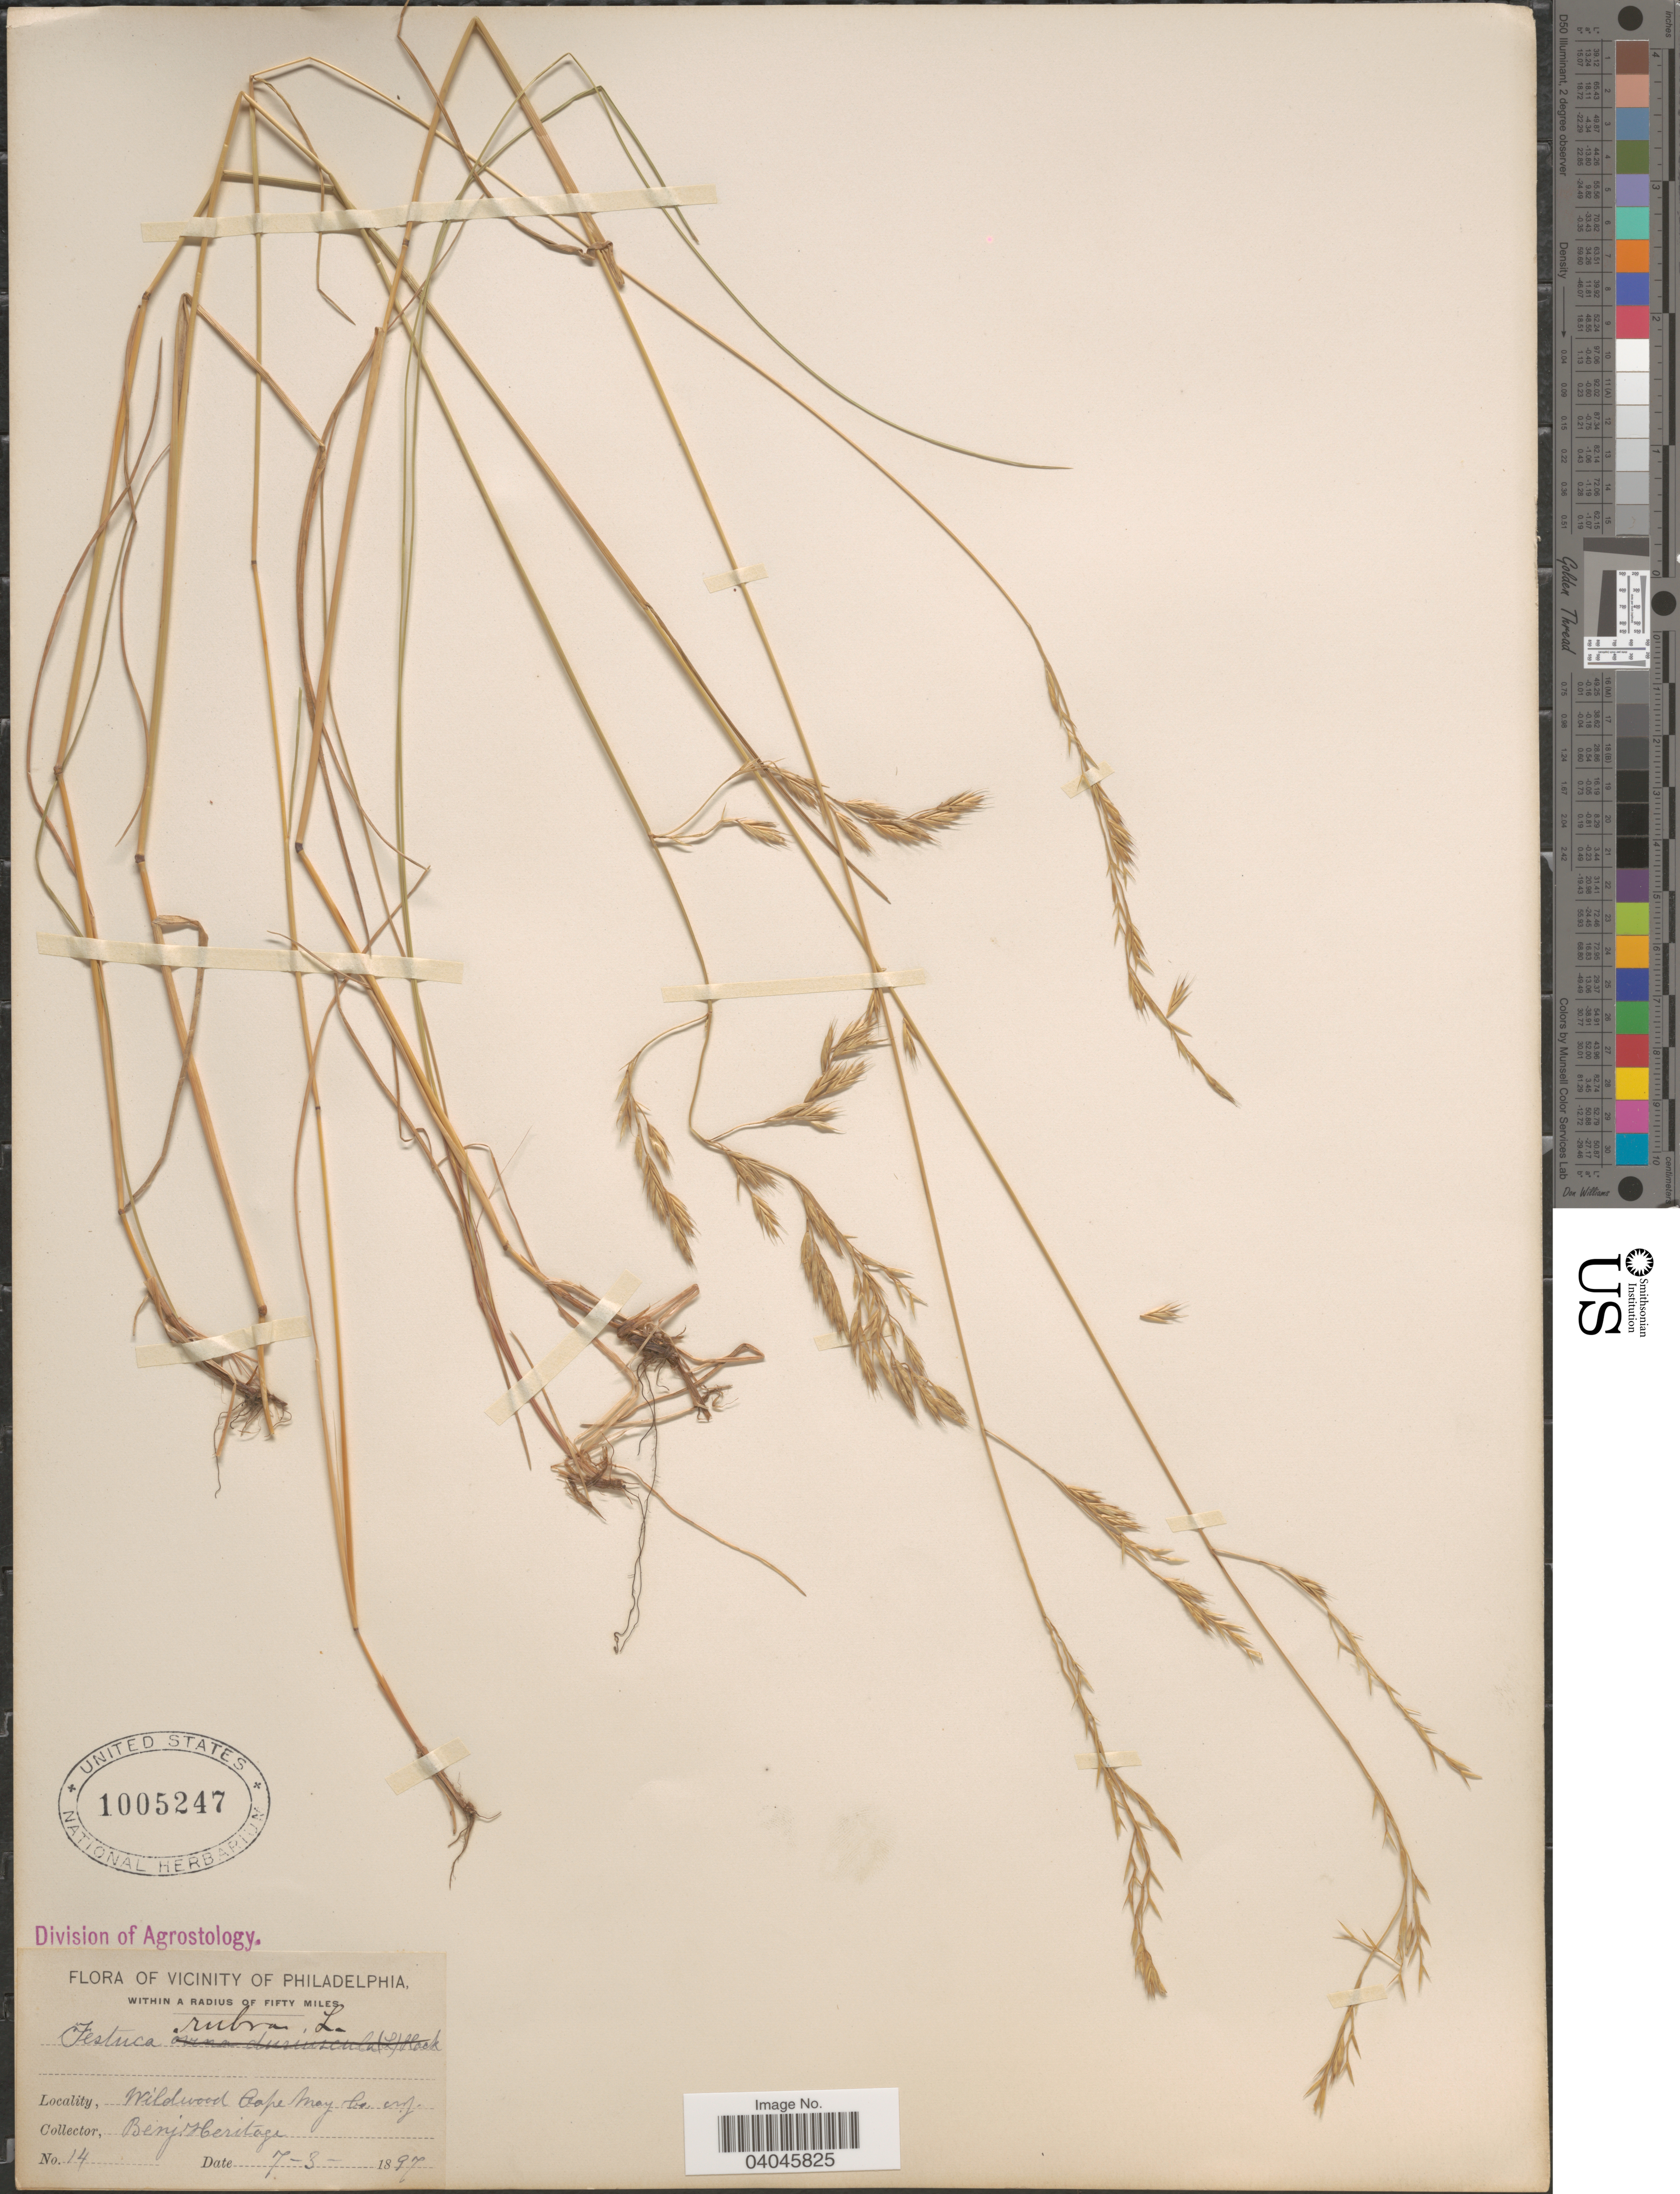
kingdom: Plantae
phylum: Tracheophyta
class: Liliopsida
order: Poales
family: Poaceae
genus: Festuca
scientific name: Festuca rubra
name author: L.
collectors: Benj. Heritage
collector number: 14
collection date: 1897-07-03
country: United States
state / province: New Jersey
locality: Vicinity of Philadelphia. Within a radius of fifty miles. Wildwood Cape May Co.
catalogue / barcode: US 1005247